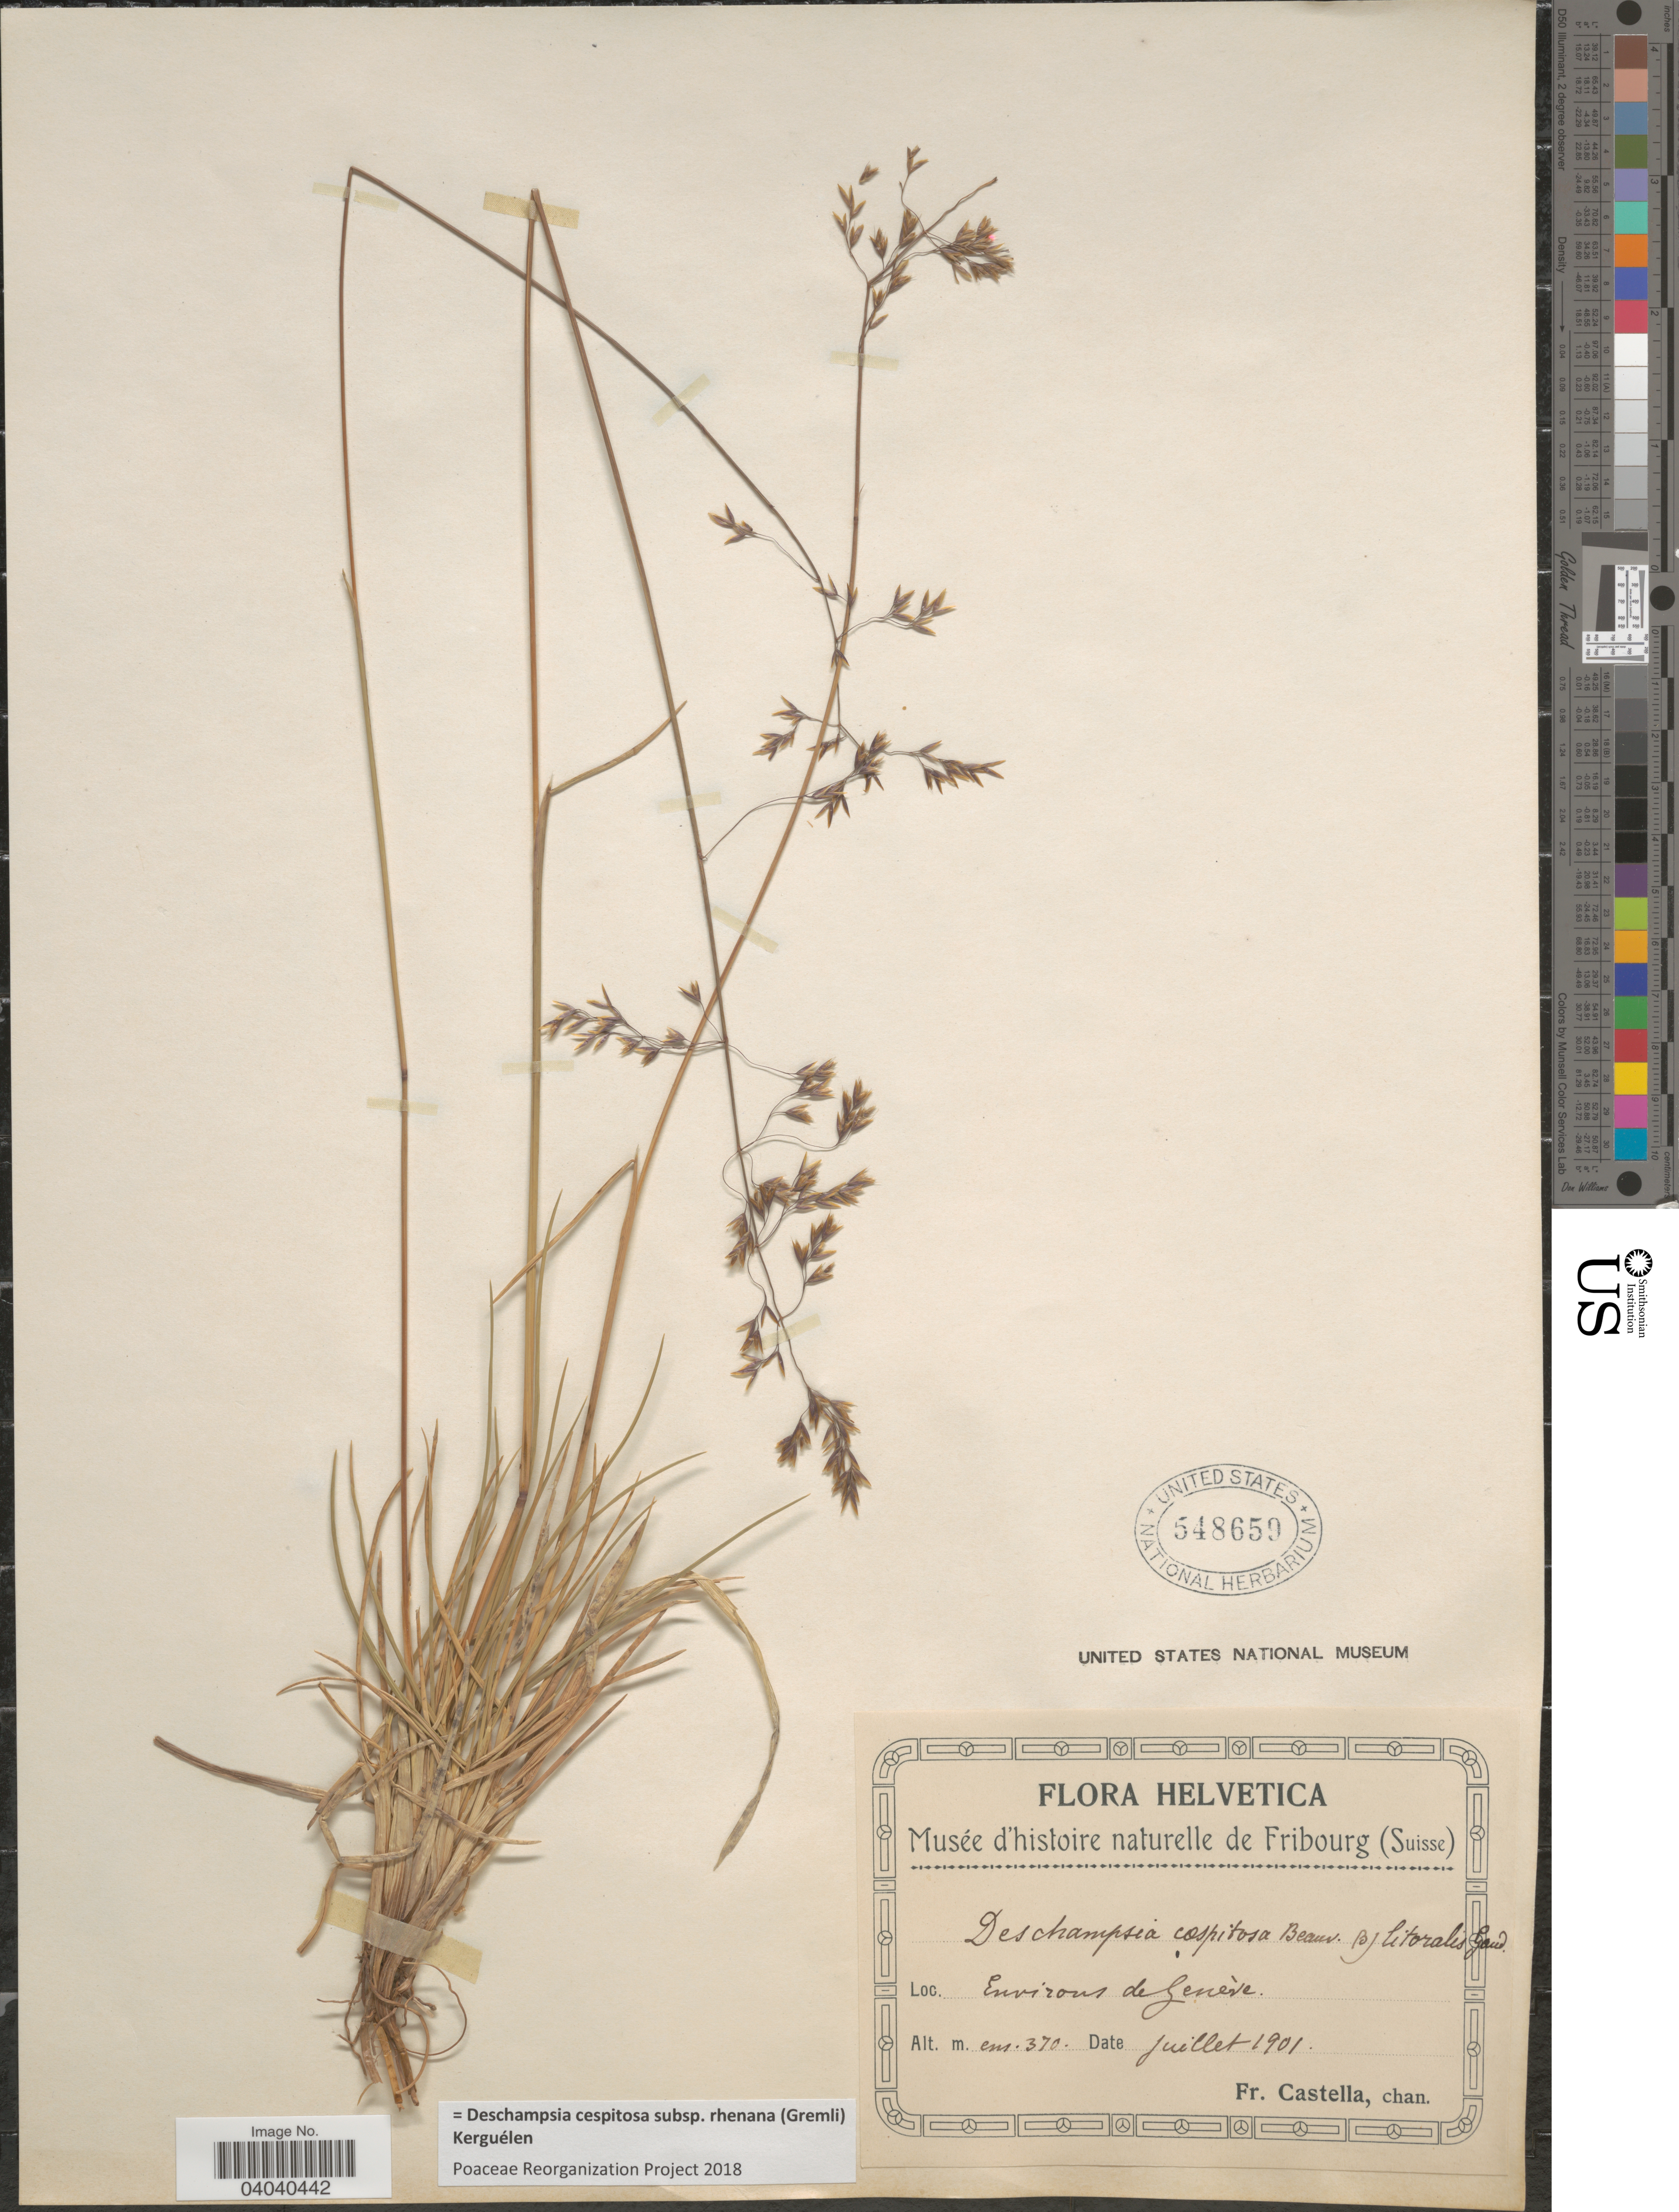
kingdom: Plantae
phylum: Tracheophyta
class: Liliopsida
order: Poales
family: Poaceae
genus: Deschampsia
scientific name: Deschampsia cespitosa subsp. rhenana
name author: (Gremli) Kerguélen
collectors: Fr. Castella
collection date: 1901-07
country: Switzerland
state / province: Genève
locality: Helvetica. Environs de Genève.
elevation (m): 370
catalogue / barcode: US 548659